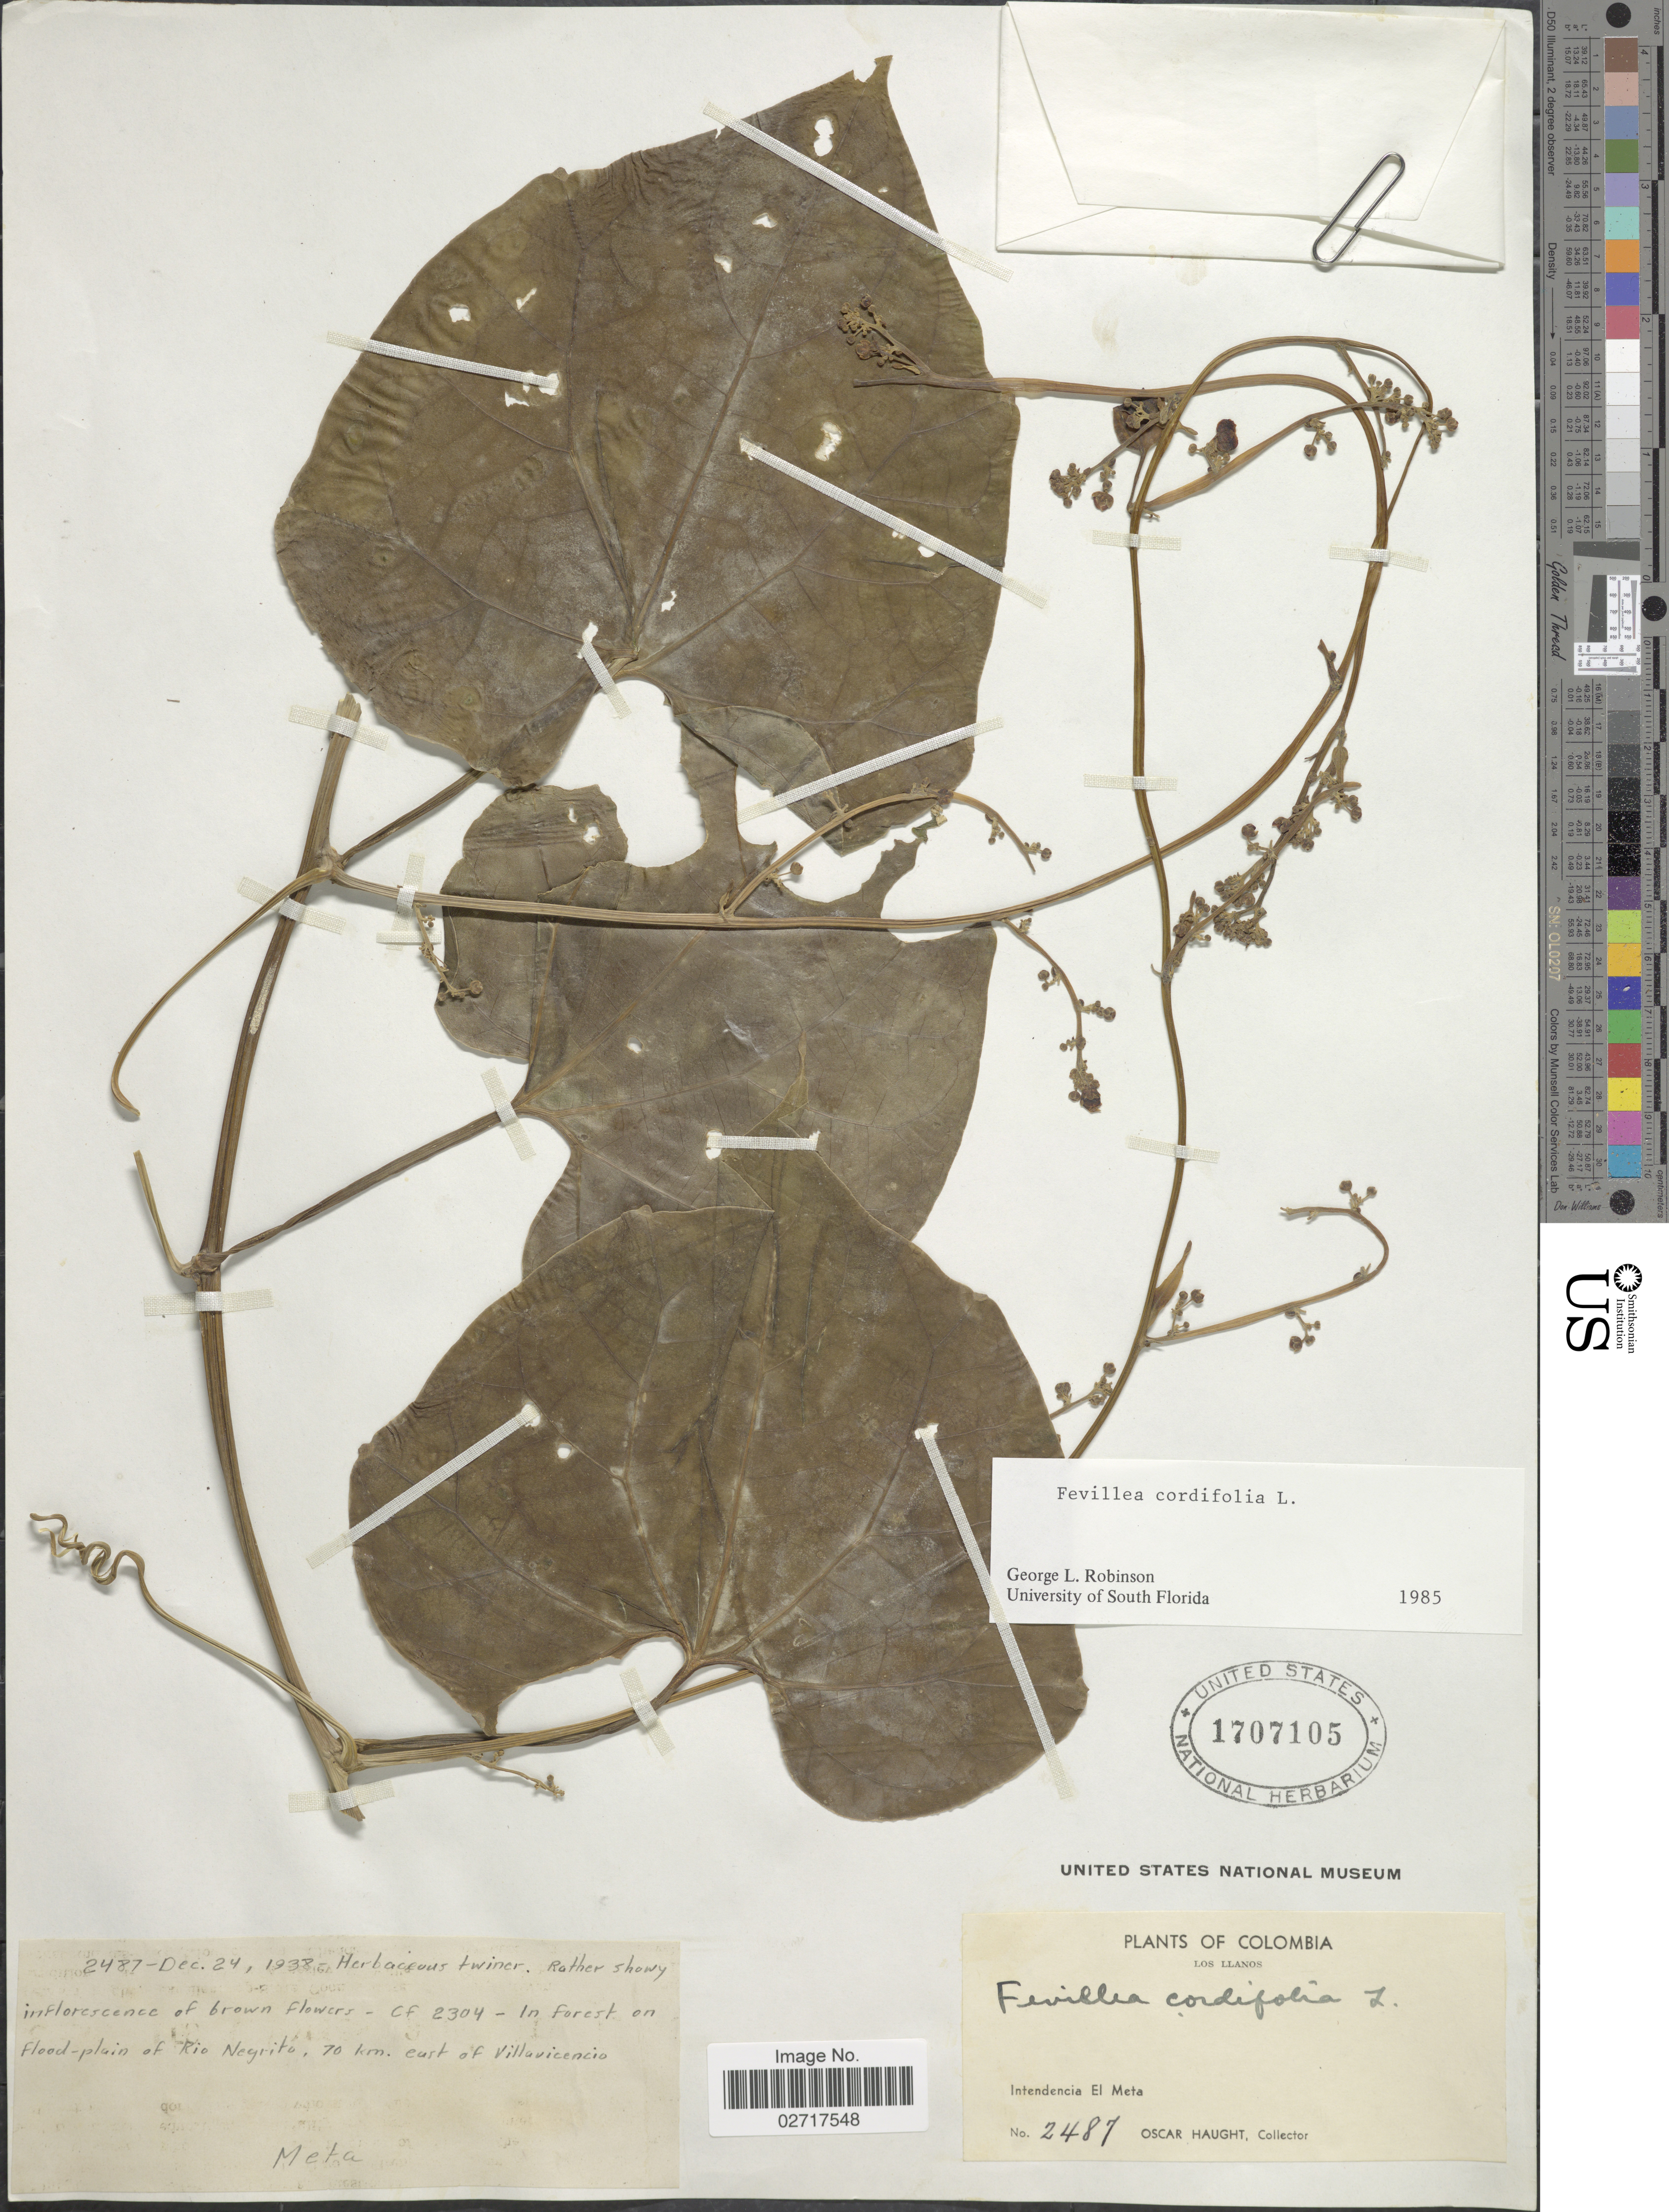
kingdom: Plantae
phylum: Tracheophyta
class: Magnoliopsida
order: Cucurbitales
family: Cucurbitaceae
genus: Fevillea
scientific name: Fevillea cordifolia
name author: L.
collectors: O. L. Haught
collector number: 2487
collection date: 1938-12-24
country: Colombia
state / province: Meta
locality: Los Llanos. In forest on Flood-plain of Rio Negrito, 70 km. east of Villavicencio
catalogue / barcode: US 1707105